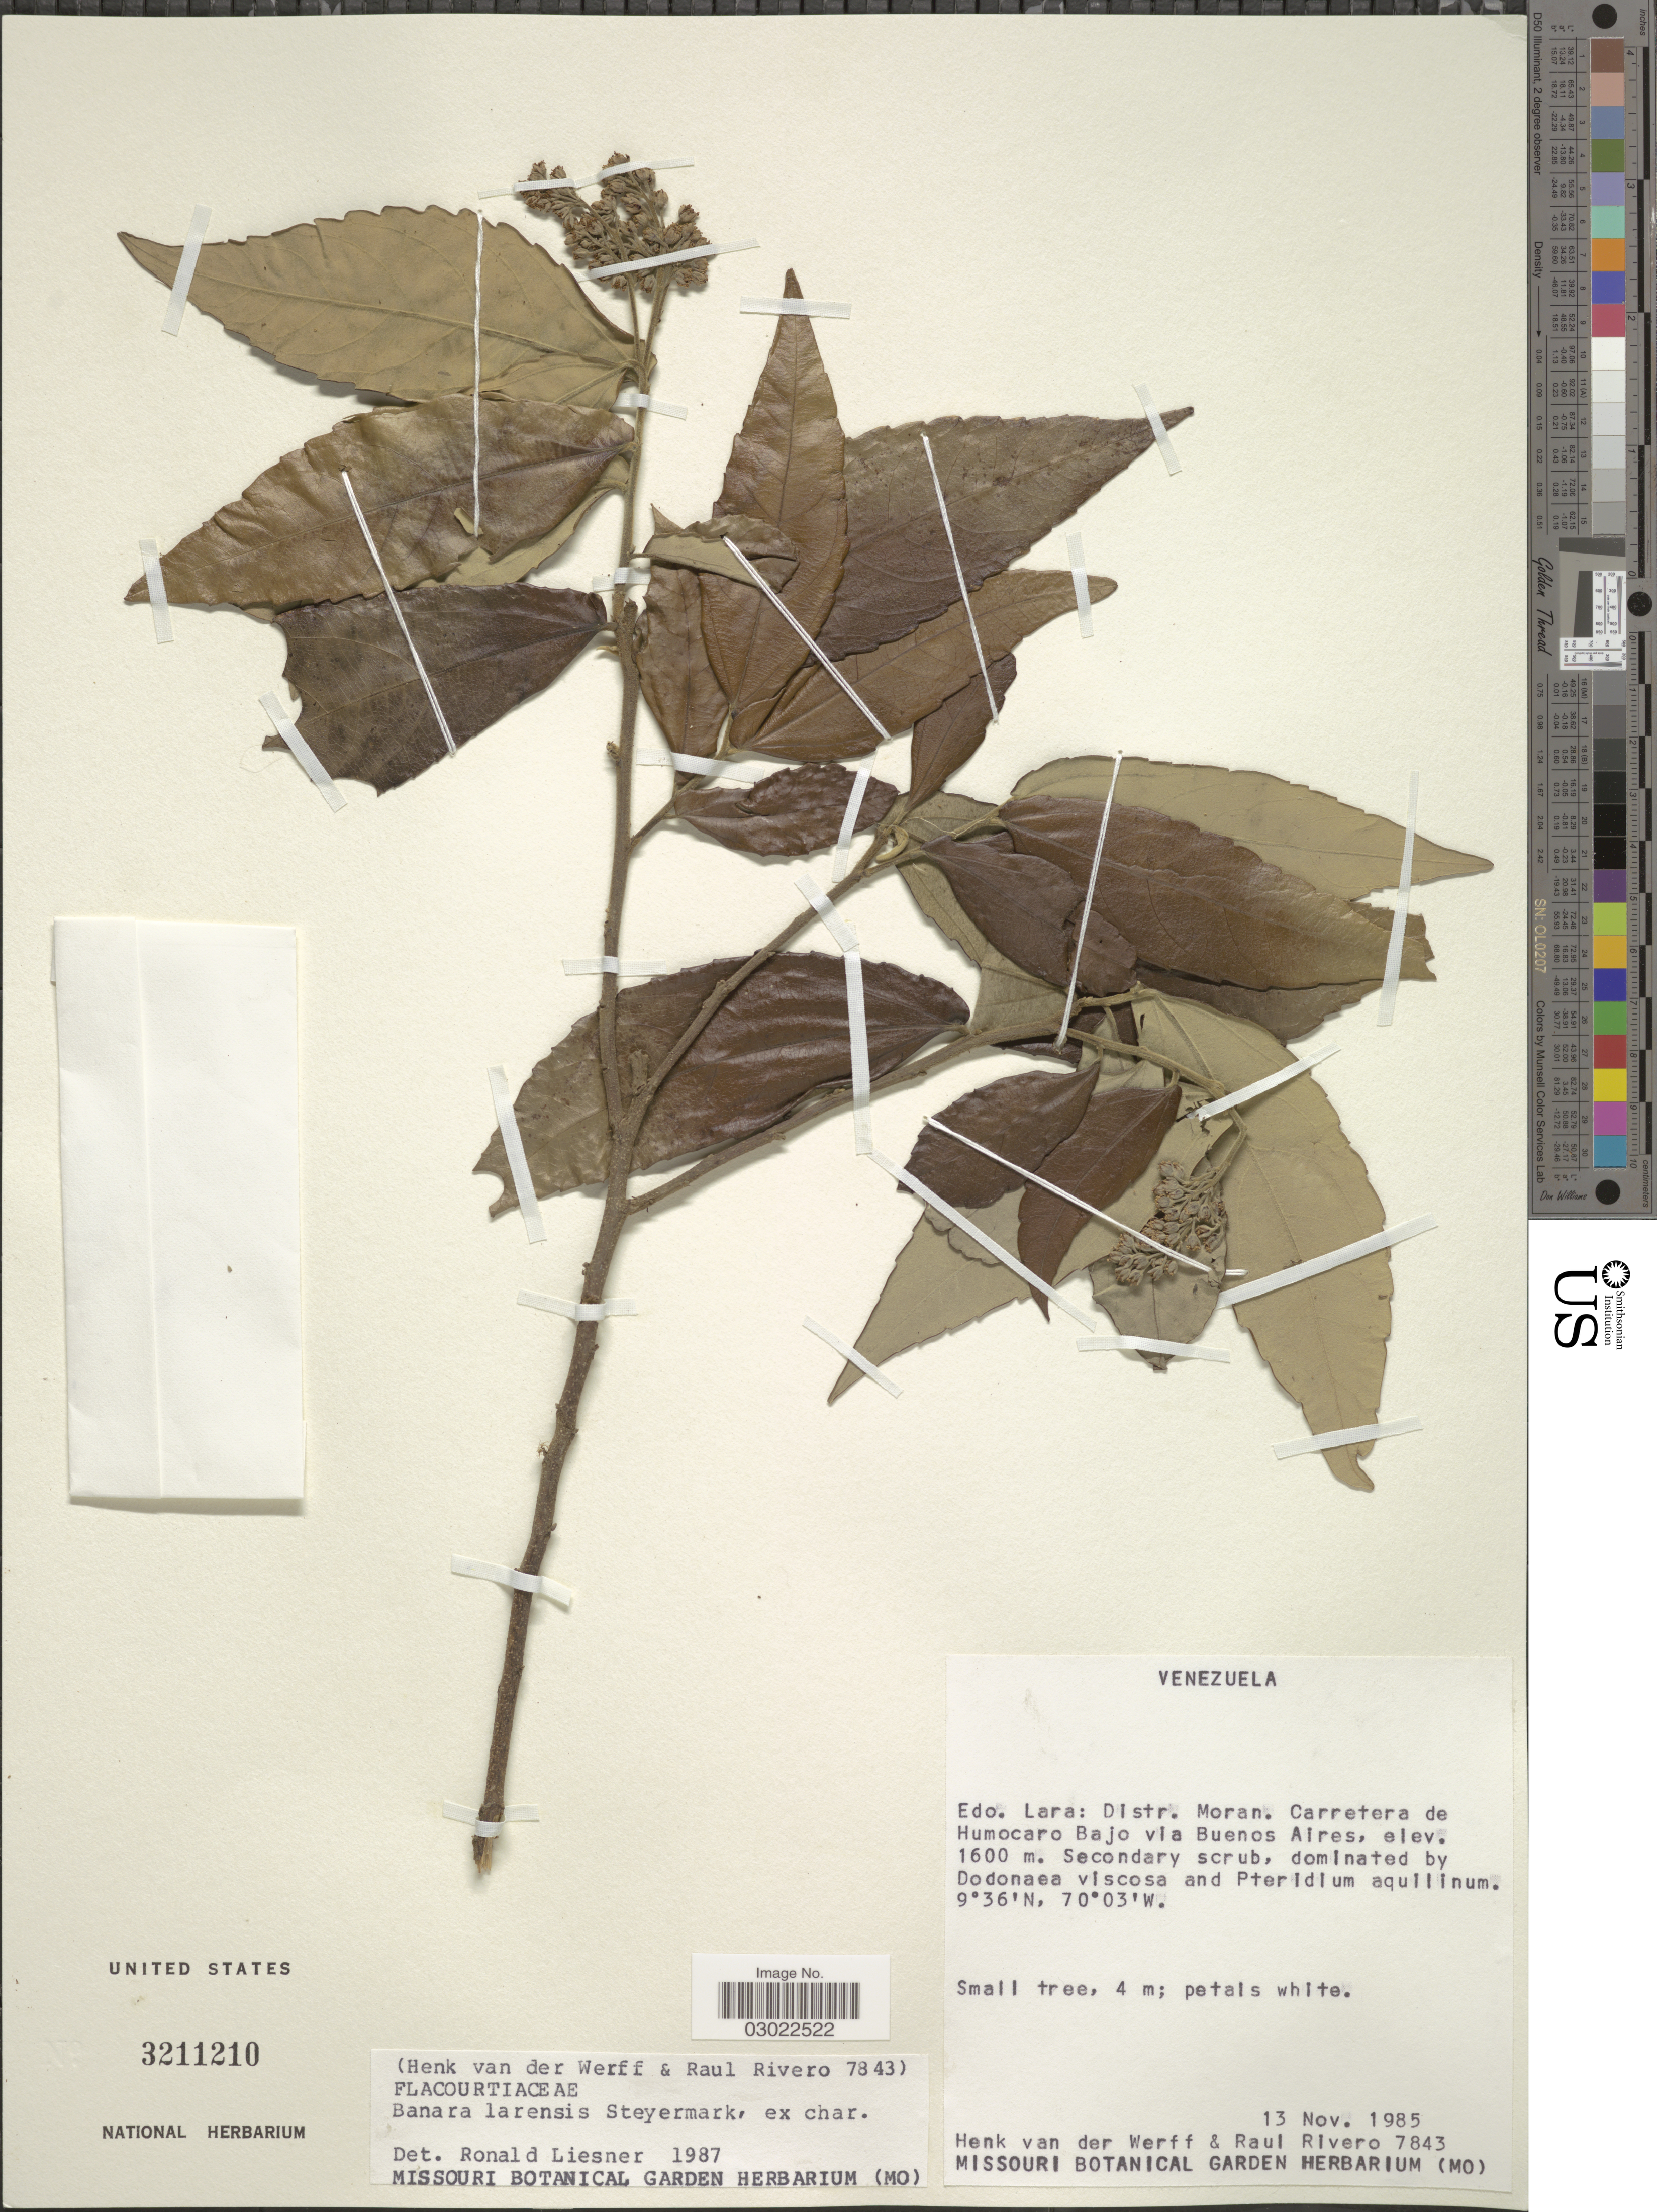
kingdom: Plantae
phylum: Tracheophyta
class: Magnoliopsida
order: Malpighiales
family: Salicaceae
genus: Banara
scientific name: Banara larensis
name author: Steyerm.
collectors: H. van der Werff & R. Rivero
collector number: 7843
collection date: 1985-11-13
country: Venezuela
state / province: Lara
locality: Distr. Moran. Carretera de Humocaro Bajo via Buenos Aires.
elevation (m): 1600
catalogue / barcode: US 3211210